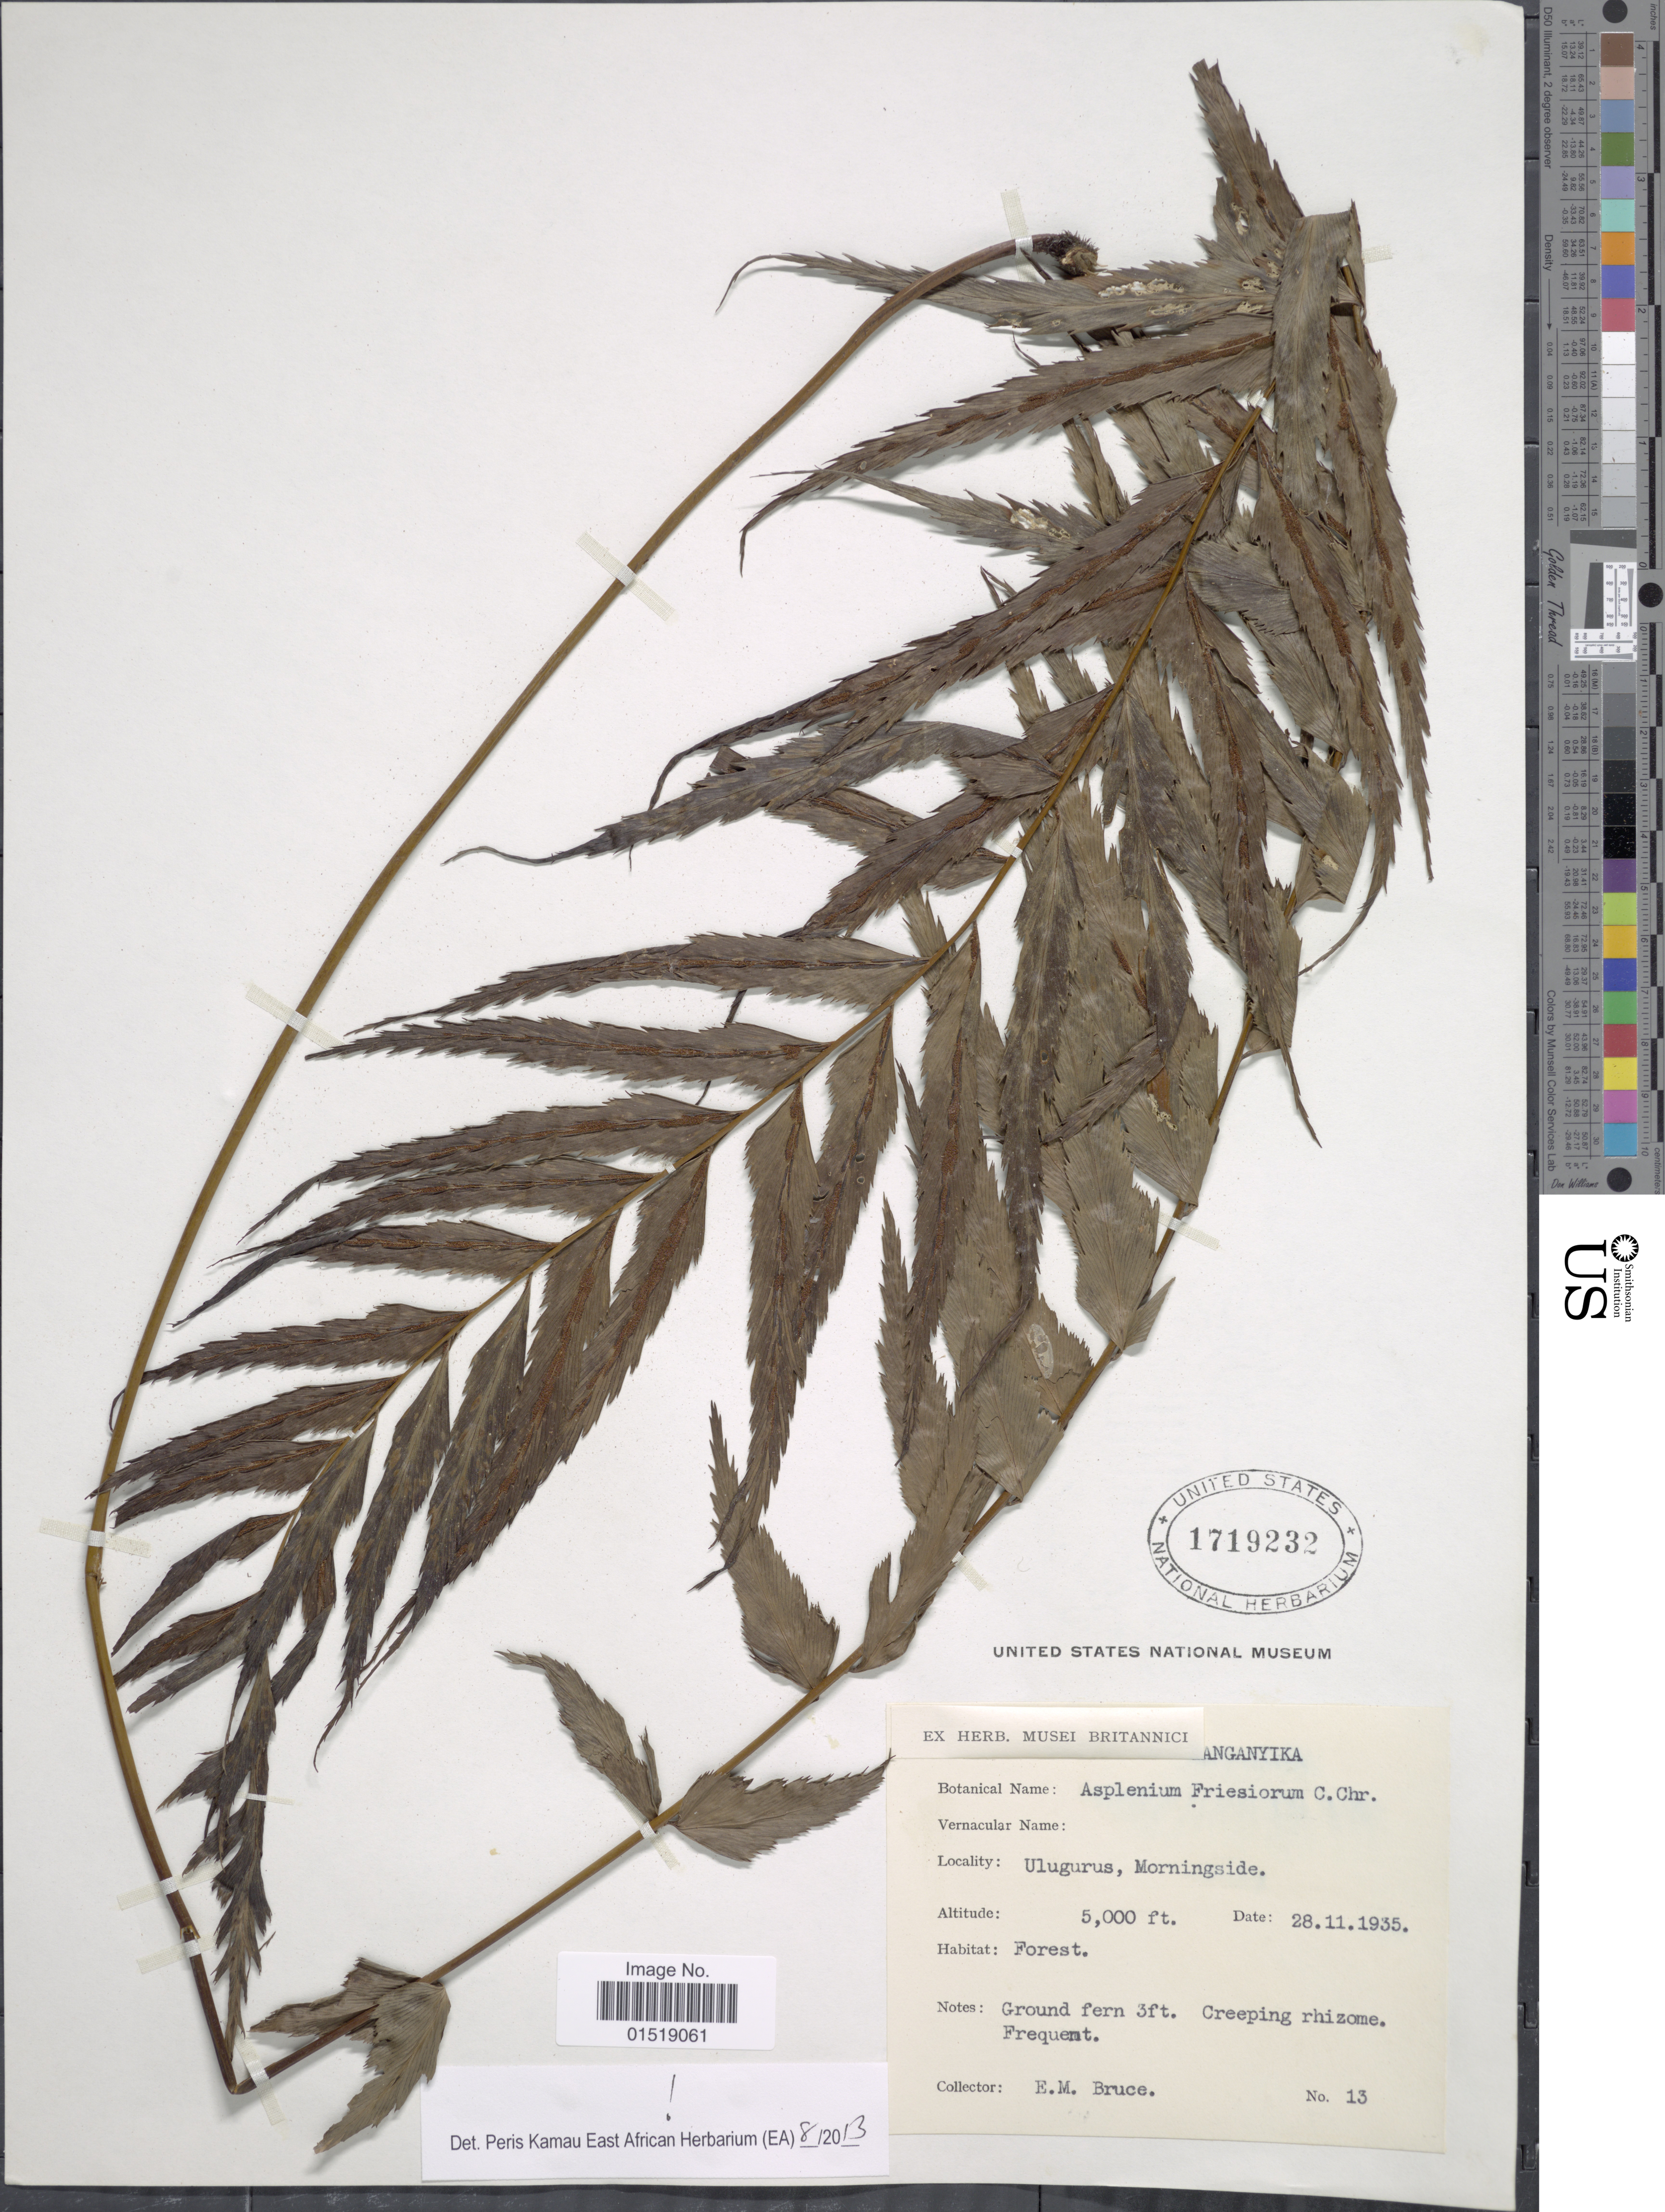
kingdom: Plantae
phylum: Tracheophyta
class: Polypodiopsida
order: Polypodiales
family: Aspleniaceae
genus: Asplenium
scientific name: Asplenium friesiorum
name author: C. Chr.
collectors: E. Bruce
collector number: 13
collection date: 1935-11-28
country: Tanzania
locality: Tanganyika. Ulugurus, Morningside.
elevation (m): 1524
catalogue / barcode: US 1719232